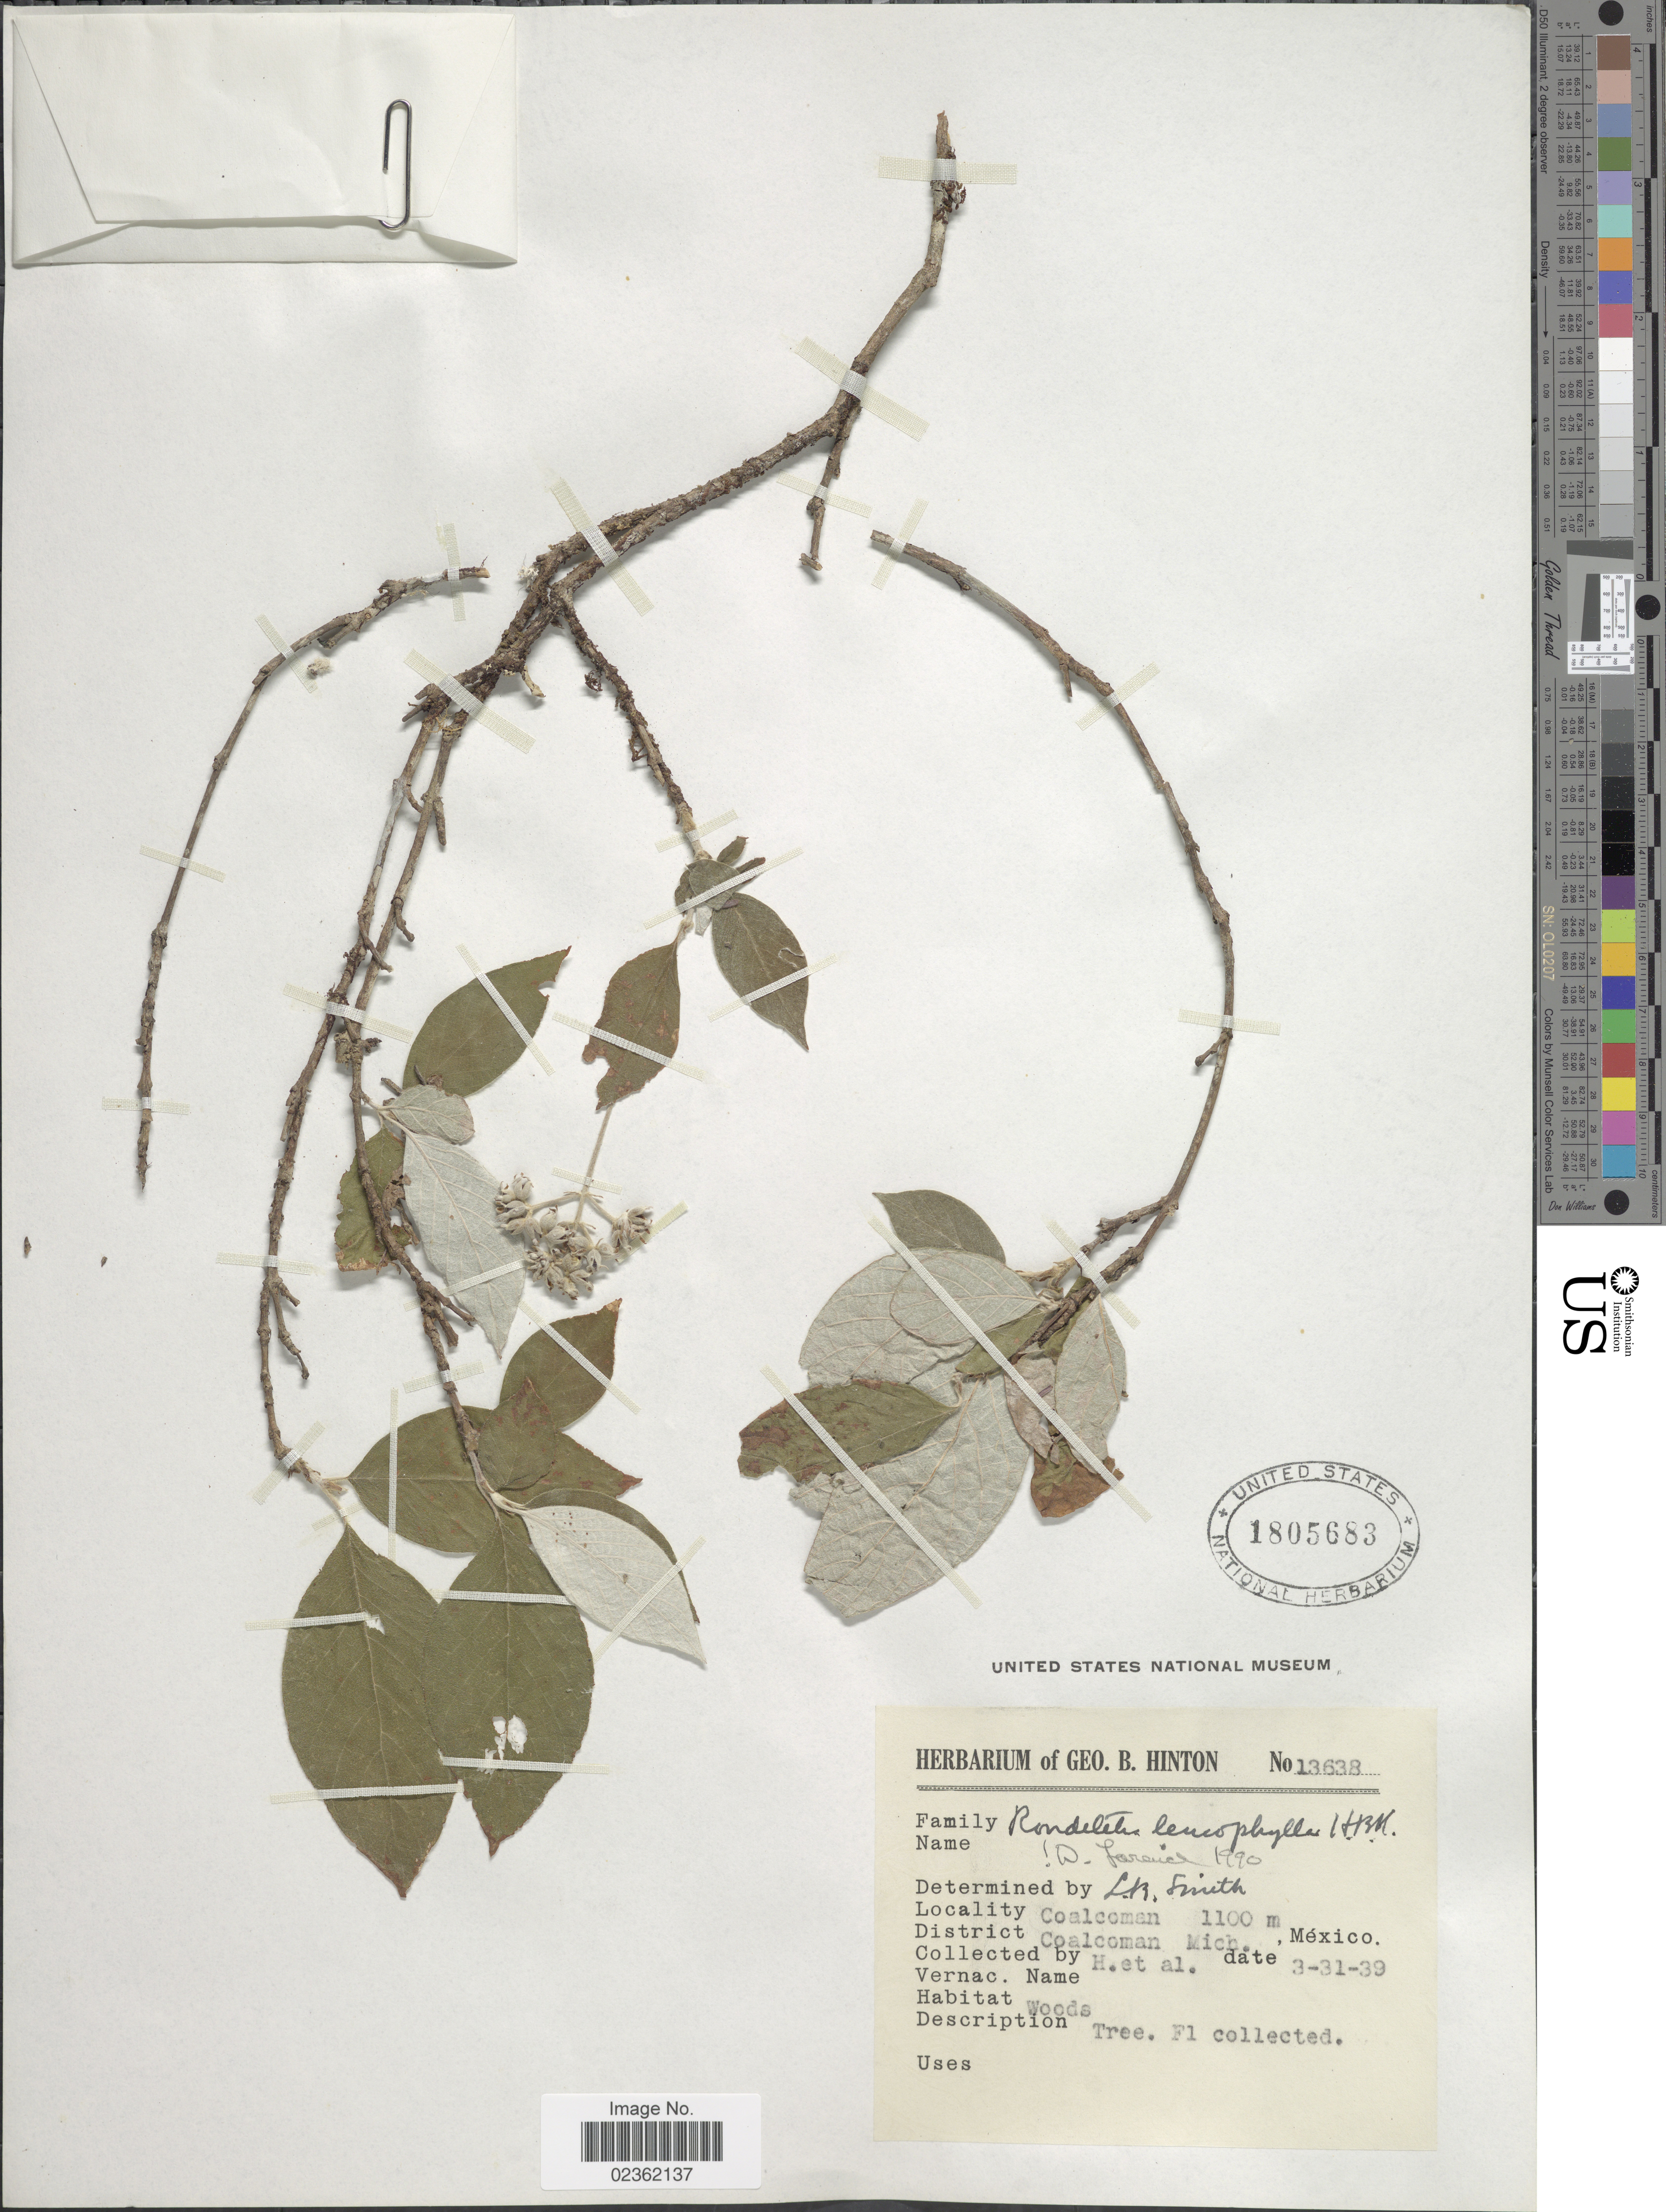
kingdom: Plantae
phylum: Tracheophyta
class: Magnoliopsida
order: Gentianales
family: Rubiaceae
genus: Rondeletia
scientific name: Rondeletia leucophylla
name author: Kunth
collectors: G. B. Hinton & et al.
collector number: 13638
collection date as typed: Transcribed d/m/y: 31/3/39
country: Mexico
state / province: Michoacán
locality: Coalcoman, District Coalcoman.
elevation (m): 1100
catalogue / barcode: US 1805683